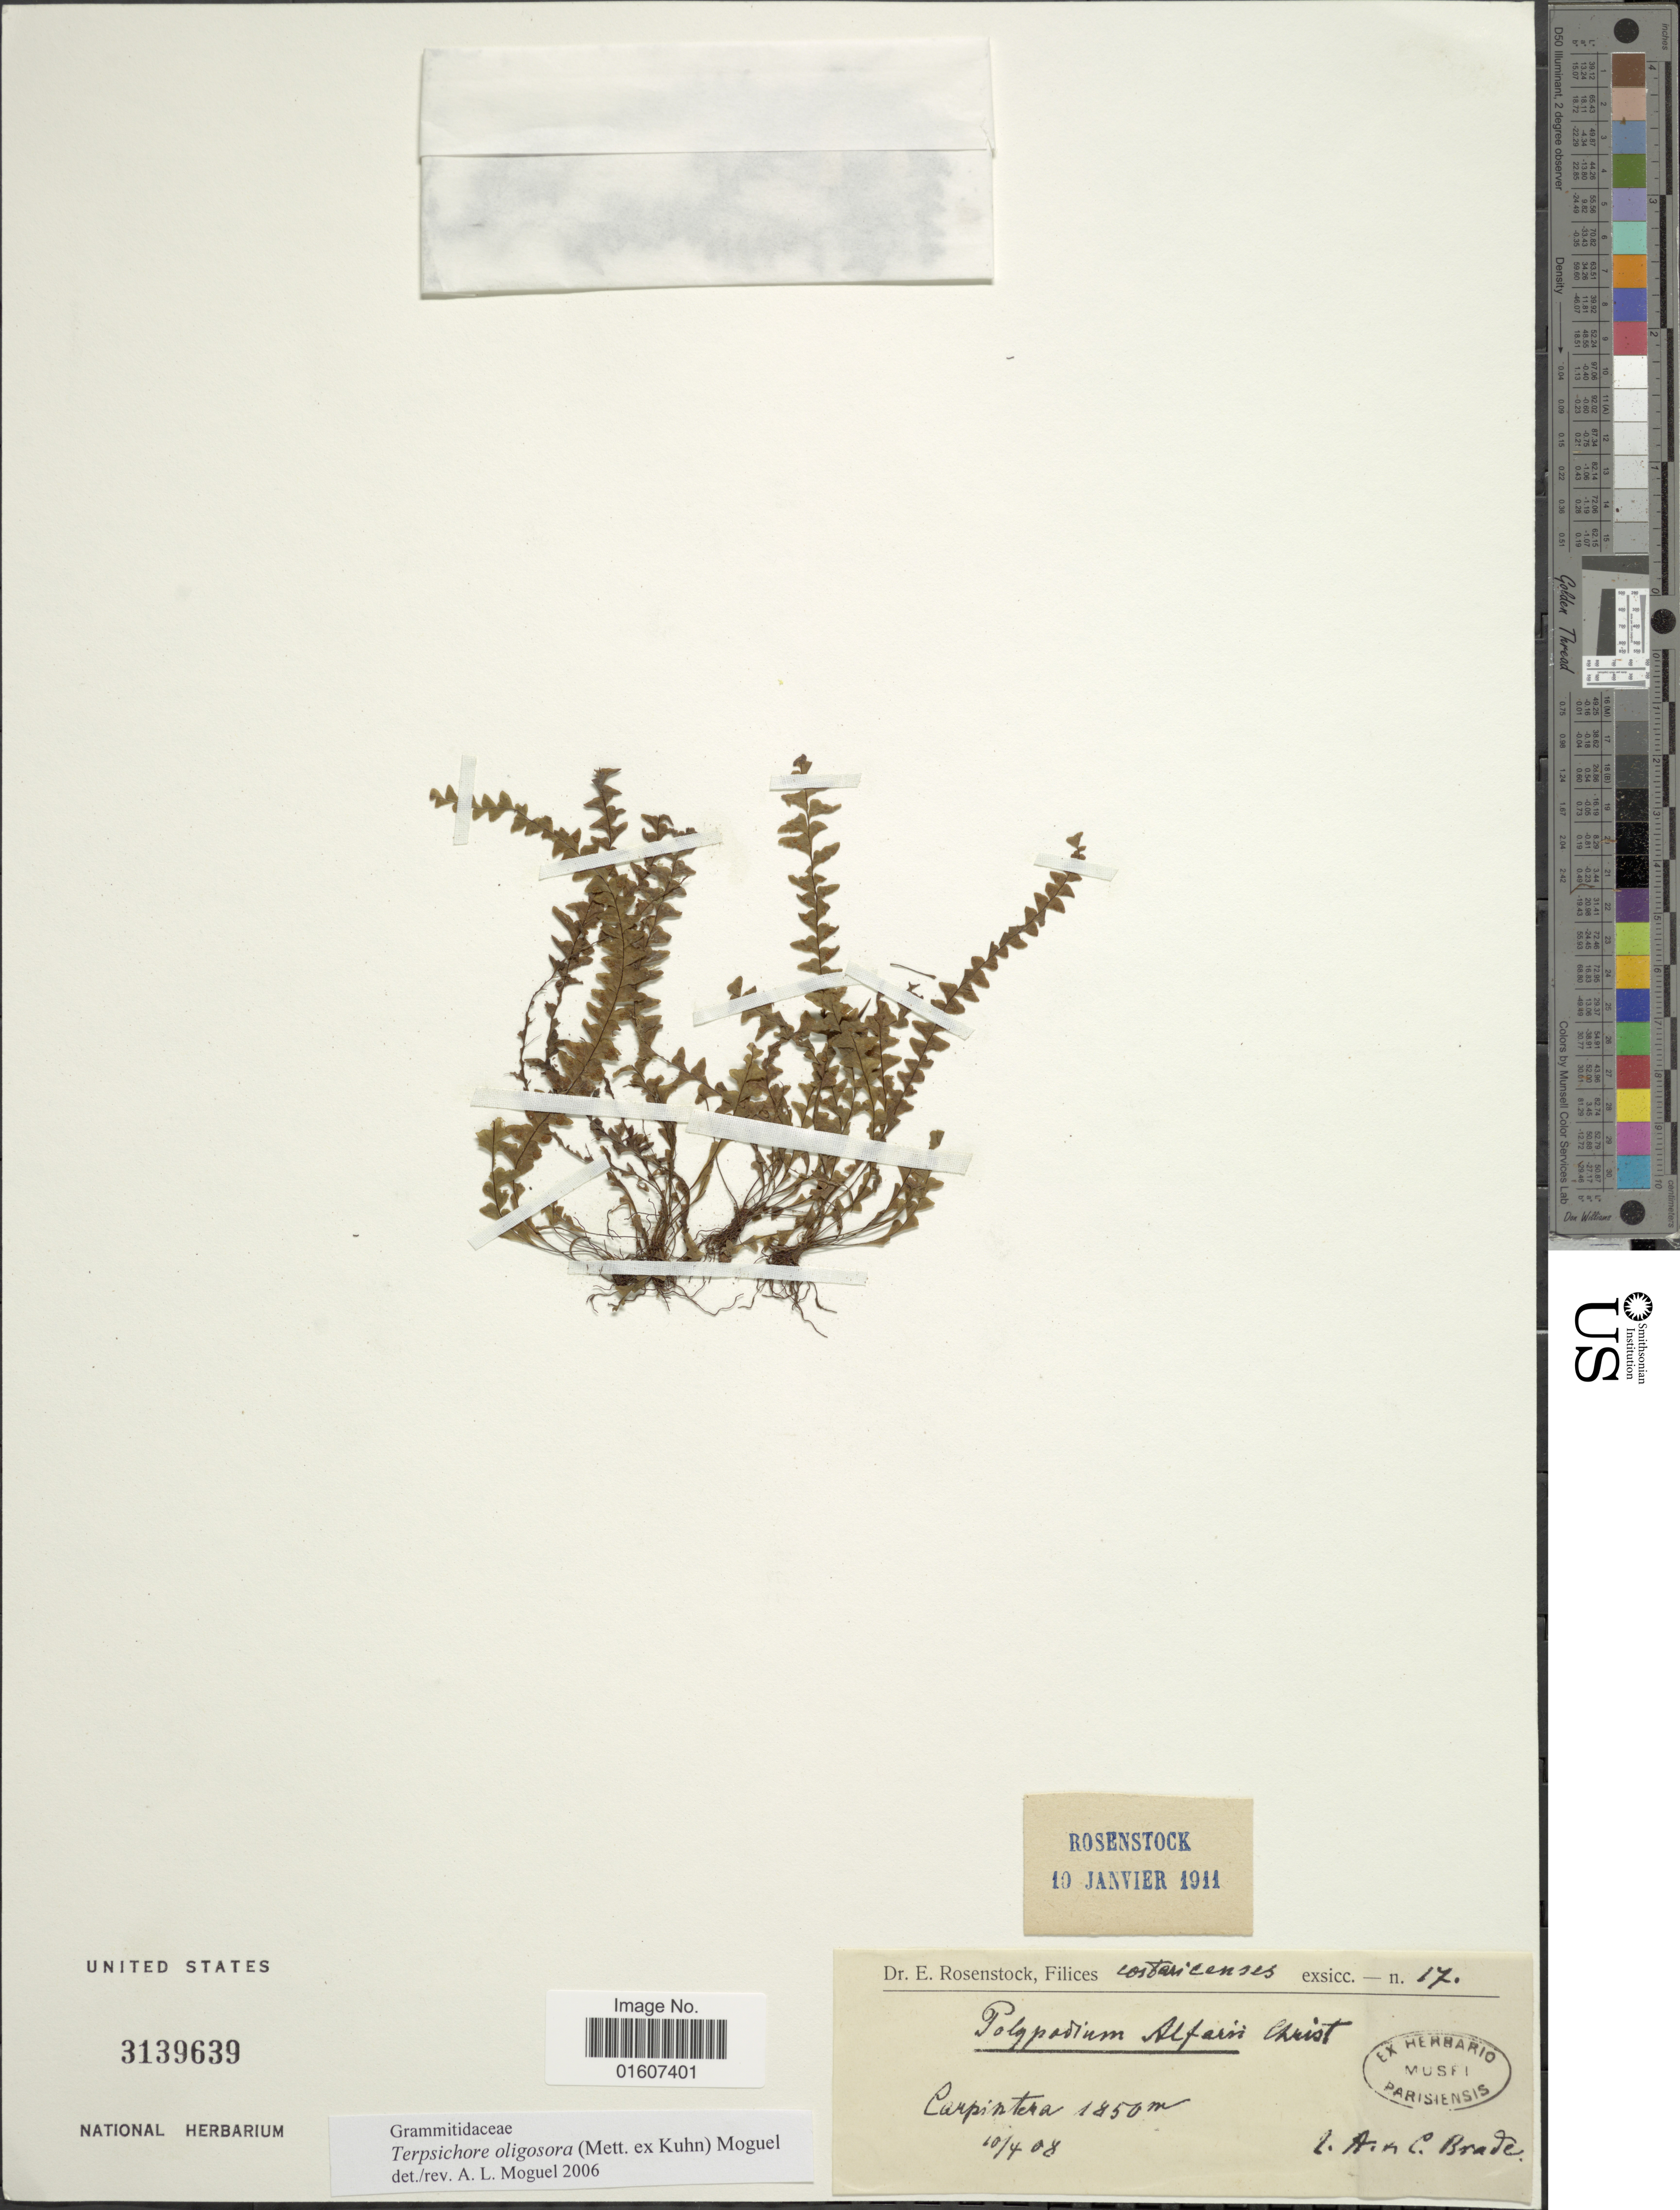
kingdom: Plantae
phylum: Tracheophyta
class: Polypodiopsida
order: Polypodiales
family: Polypodiaceae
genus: Terpsichore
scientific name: Terpsichore oligosora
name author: (Mett. ex Kuhn) Moguel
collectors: A. Brade & C. Brade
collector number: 17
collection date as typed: Transcribed d/m/y: 10/4/8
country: Costa Rica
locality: Carpintera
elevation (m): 1850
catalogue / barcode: US 3139639